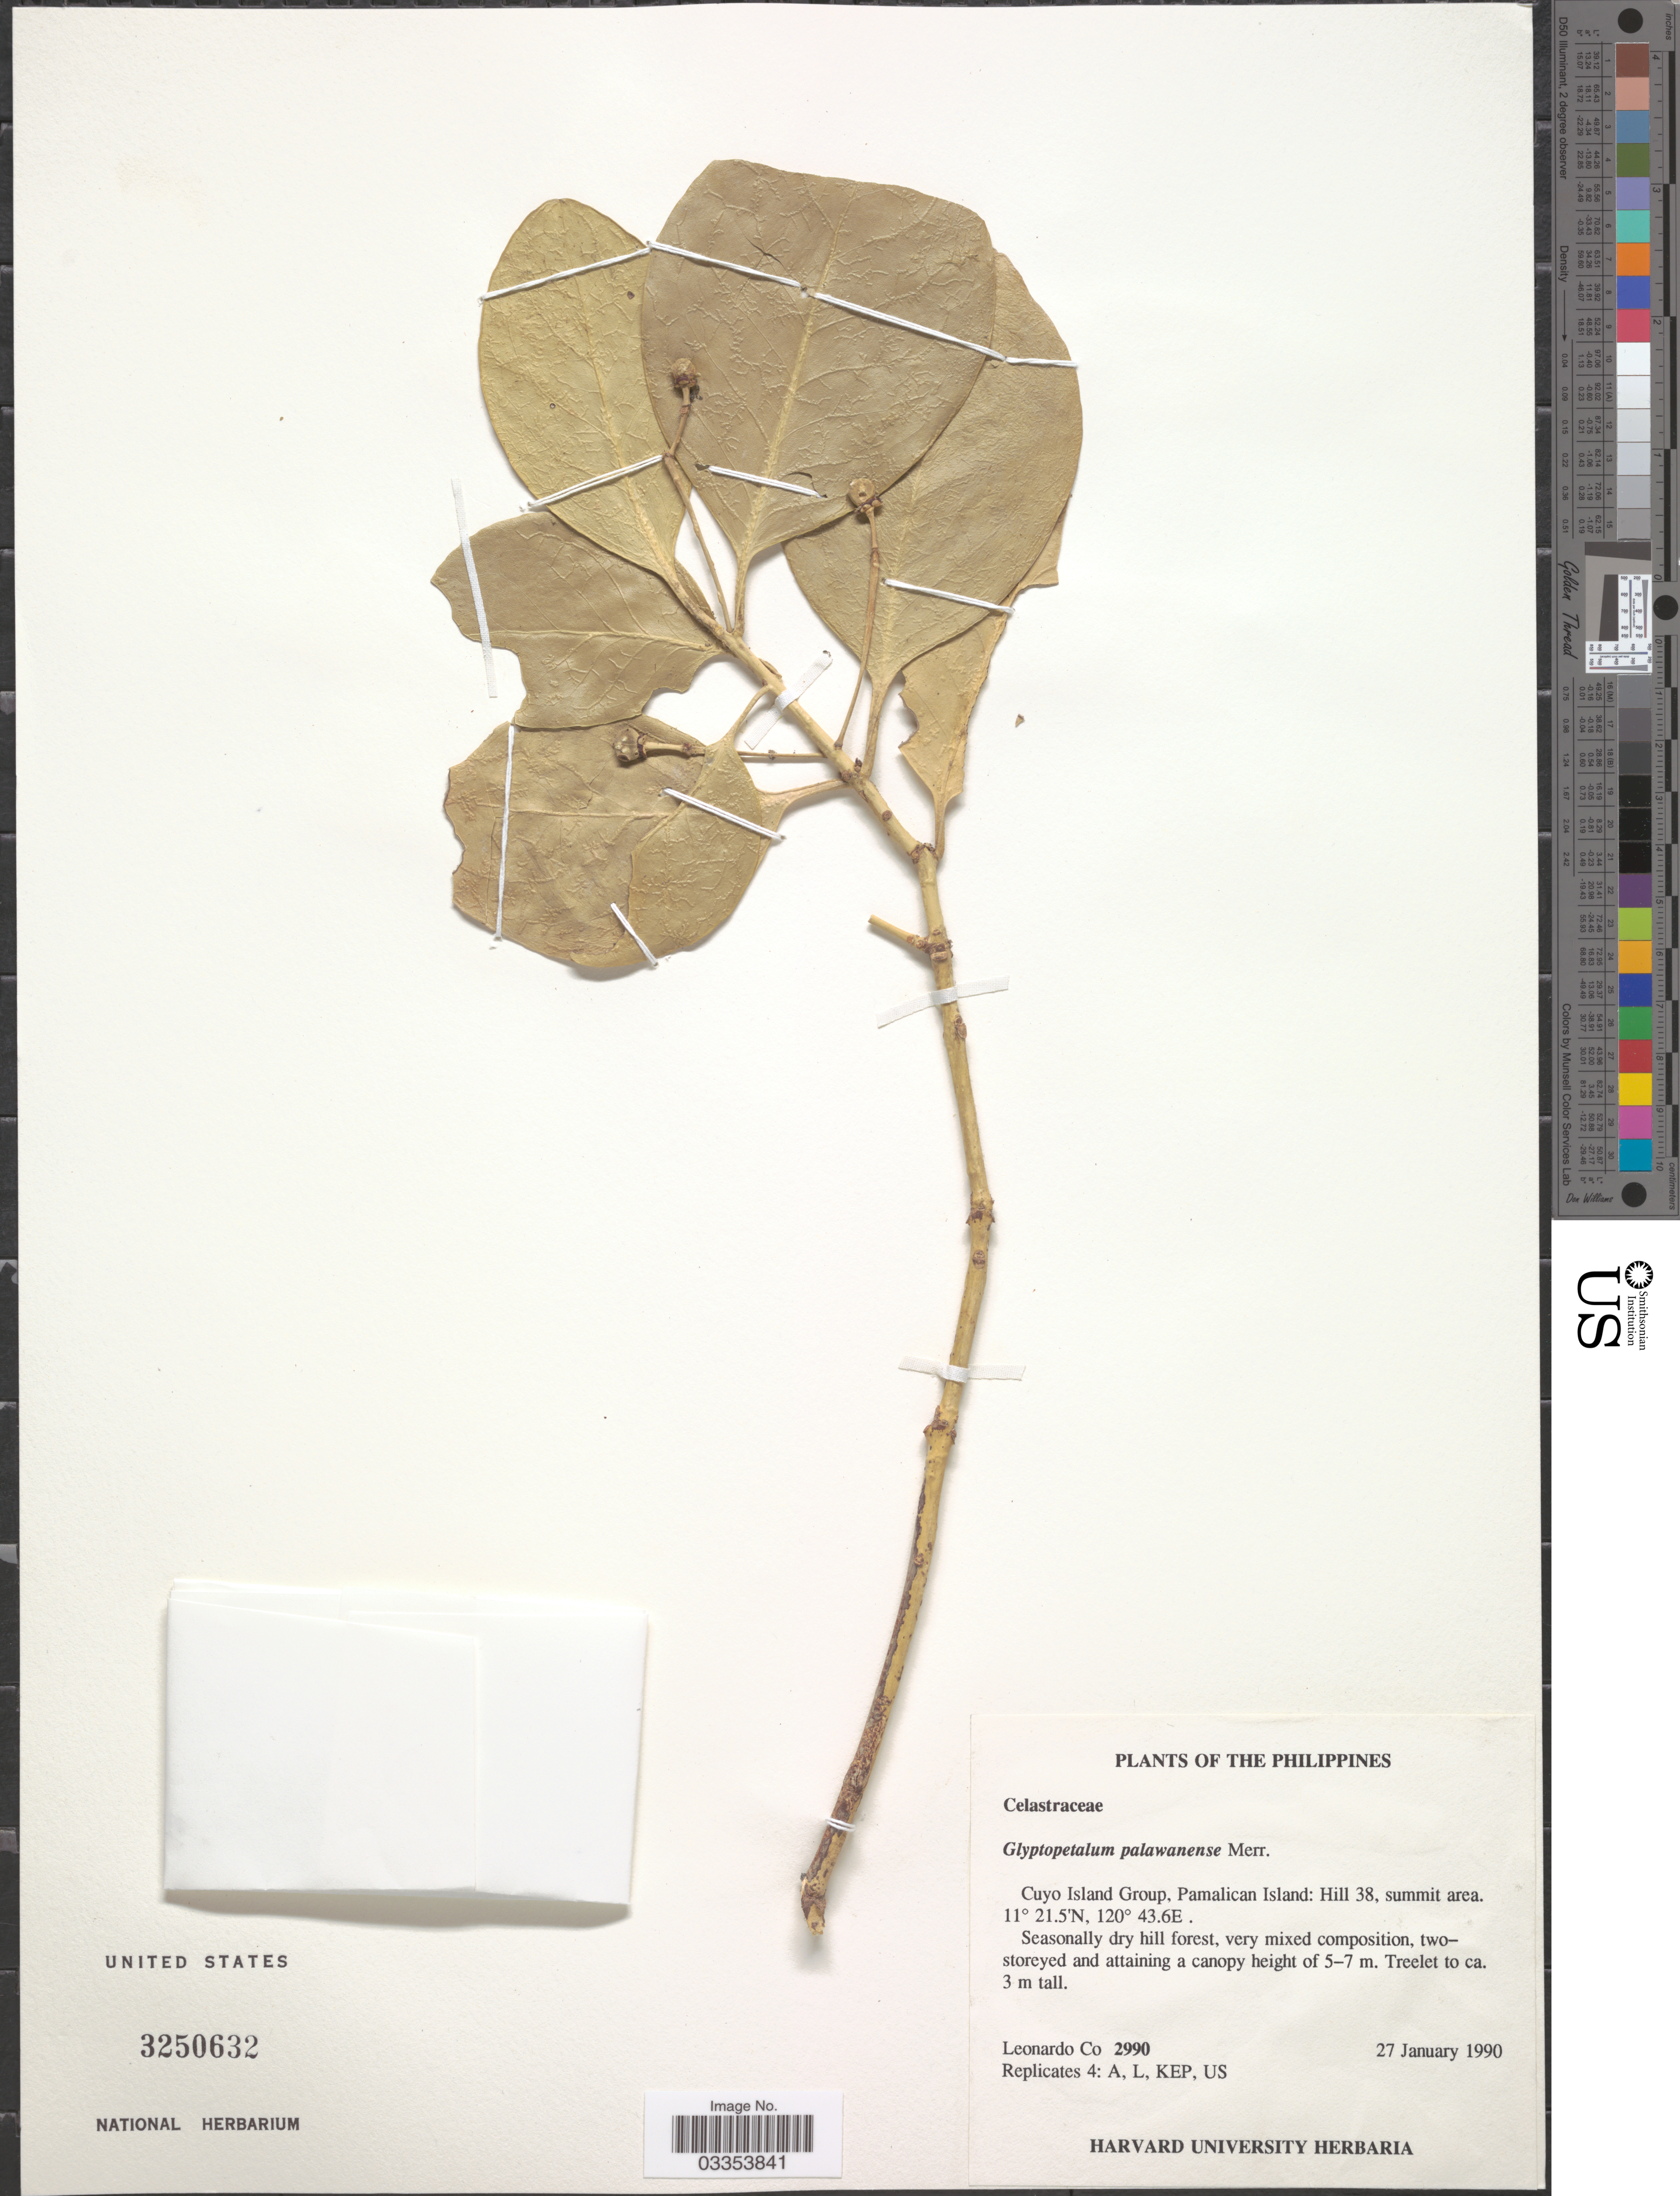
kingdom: Plantae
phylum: Tracheophyta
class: Magnoliopsida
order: Celastrales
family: Celastraceae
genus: Glyptopetalum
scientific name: Glyptopetalum palawanense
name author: Merr.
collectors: L. Co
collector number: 2990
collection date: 1990-01-27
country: Philippines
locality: Cuyo Island Group, Pamalican Island: Hill 38, summit area.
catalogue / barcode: US 3250632